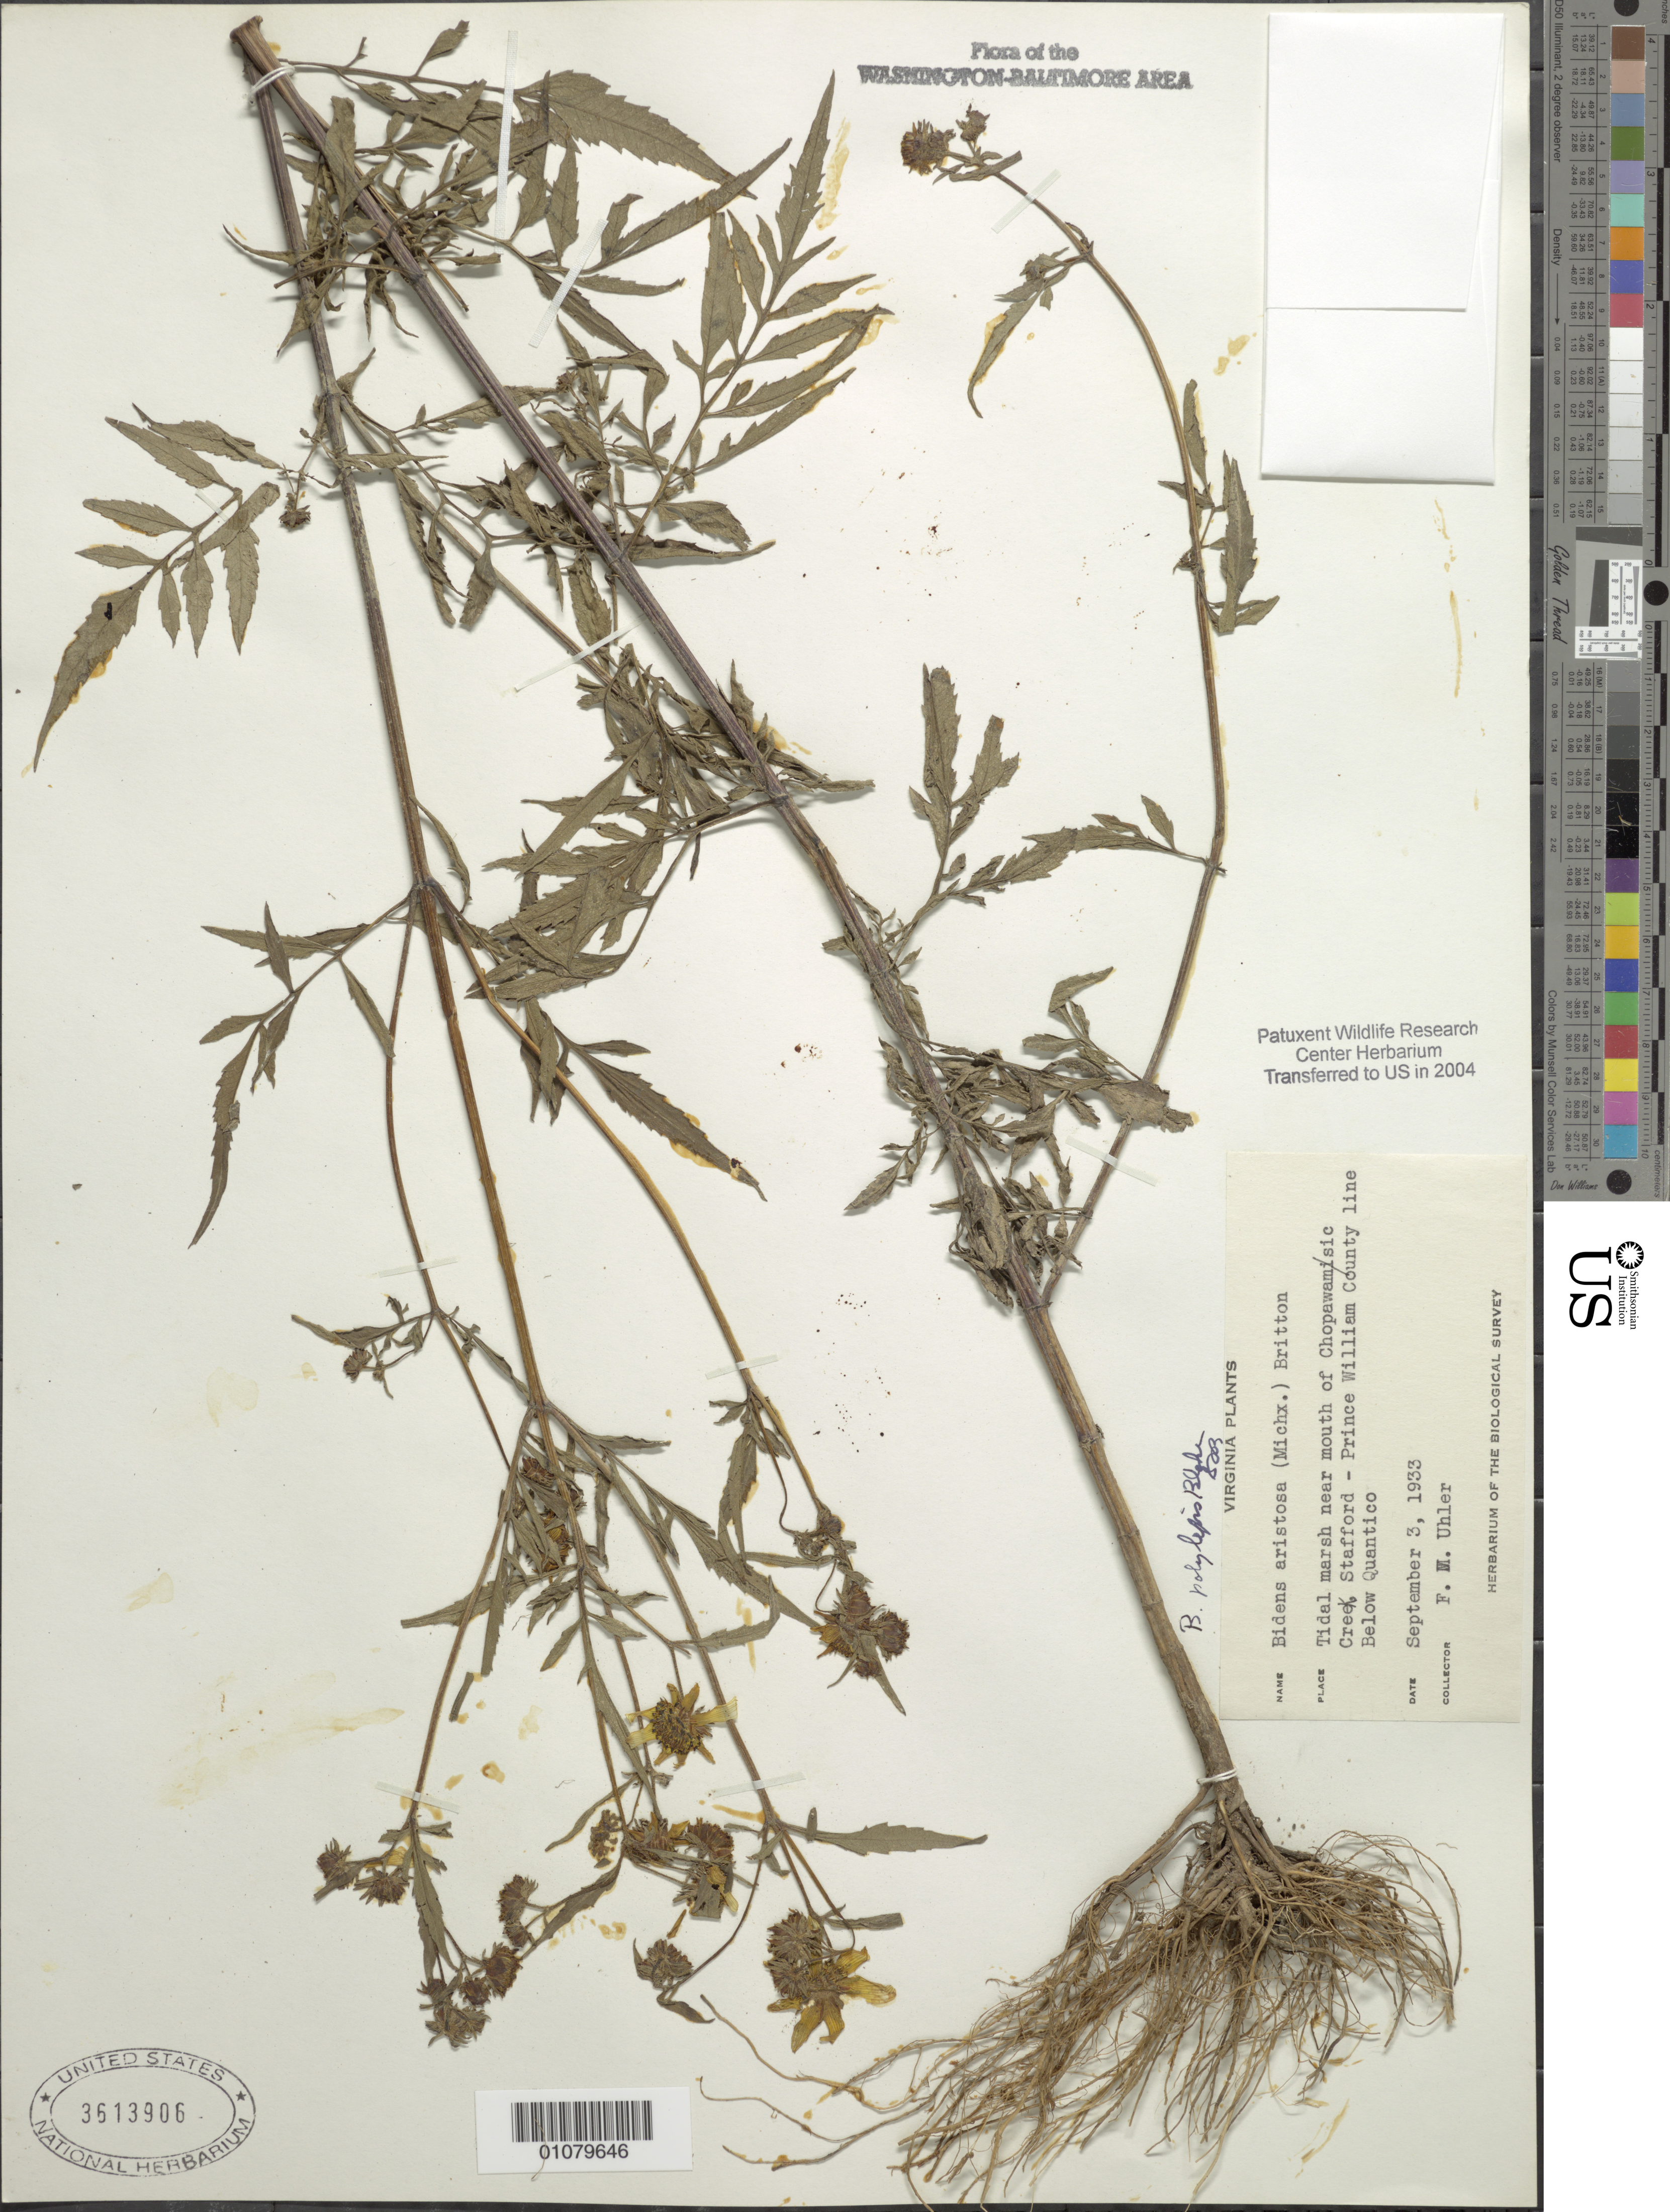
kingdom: Plantae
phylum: Tracheophyta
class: Magnoliopsida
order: Asterales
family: Asteraceae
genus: Bidens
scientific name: Bidens polylepis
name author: S.F. Blake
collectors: F. M. Uhler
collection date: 1933-09-03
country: United States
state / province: Virginia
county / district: Prince William / Stafford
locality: Stafford/Prince William county line, below Quantico. Near mouth of Chopawamsic Creek.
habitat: Tidal marsh.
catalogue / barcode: US 3613906